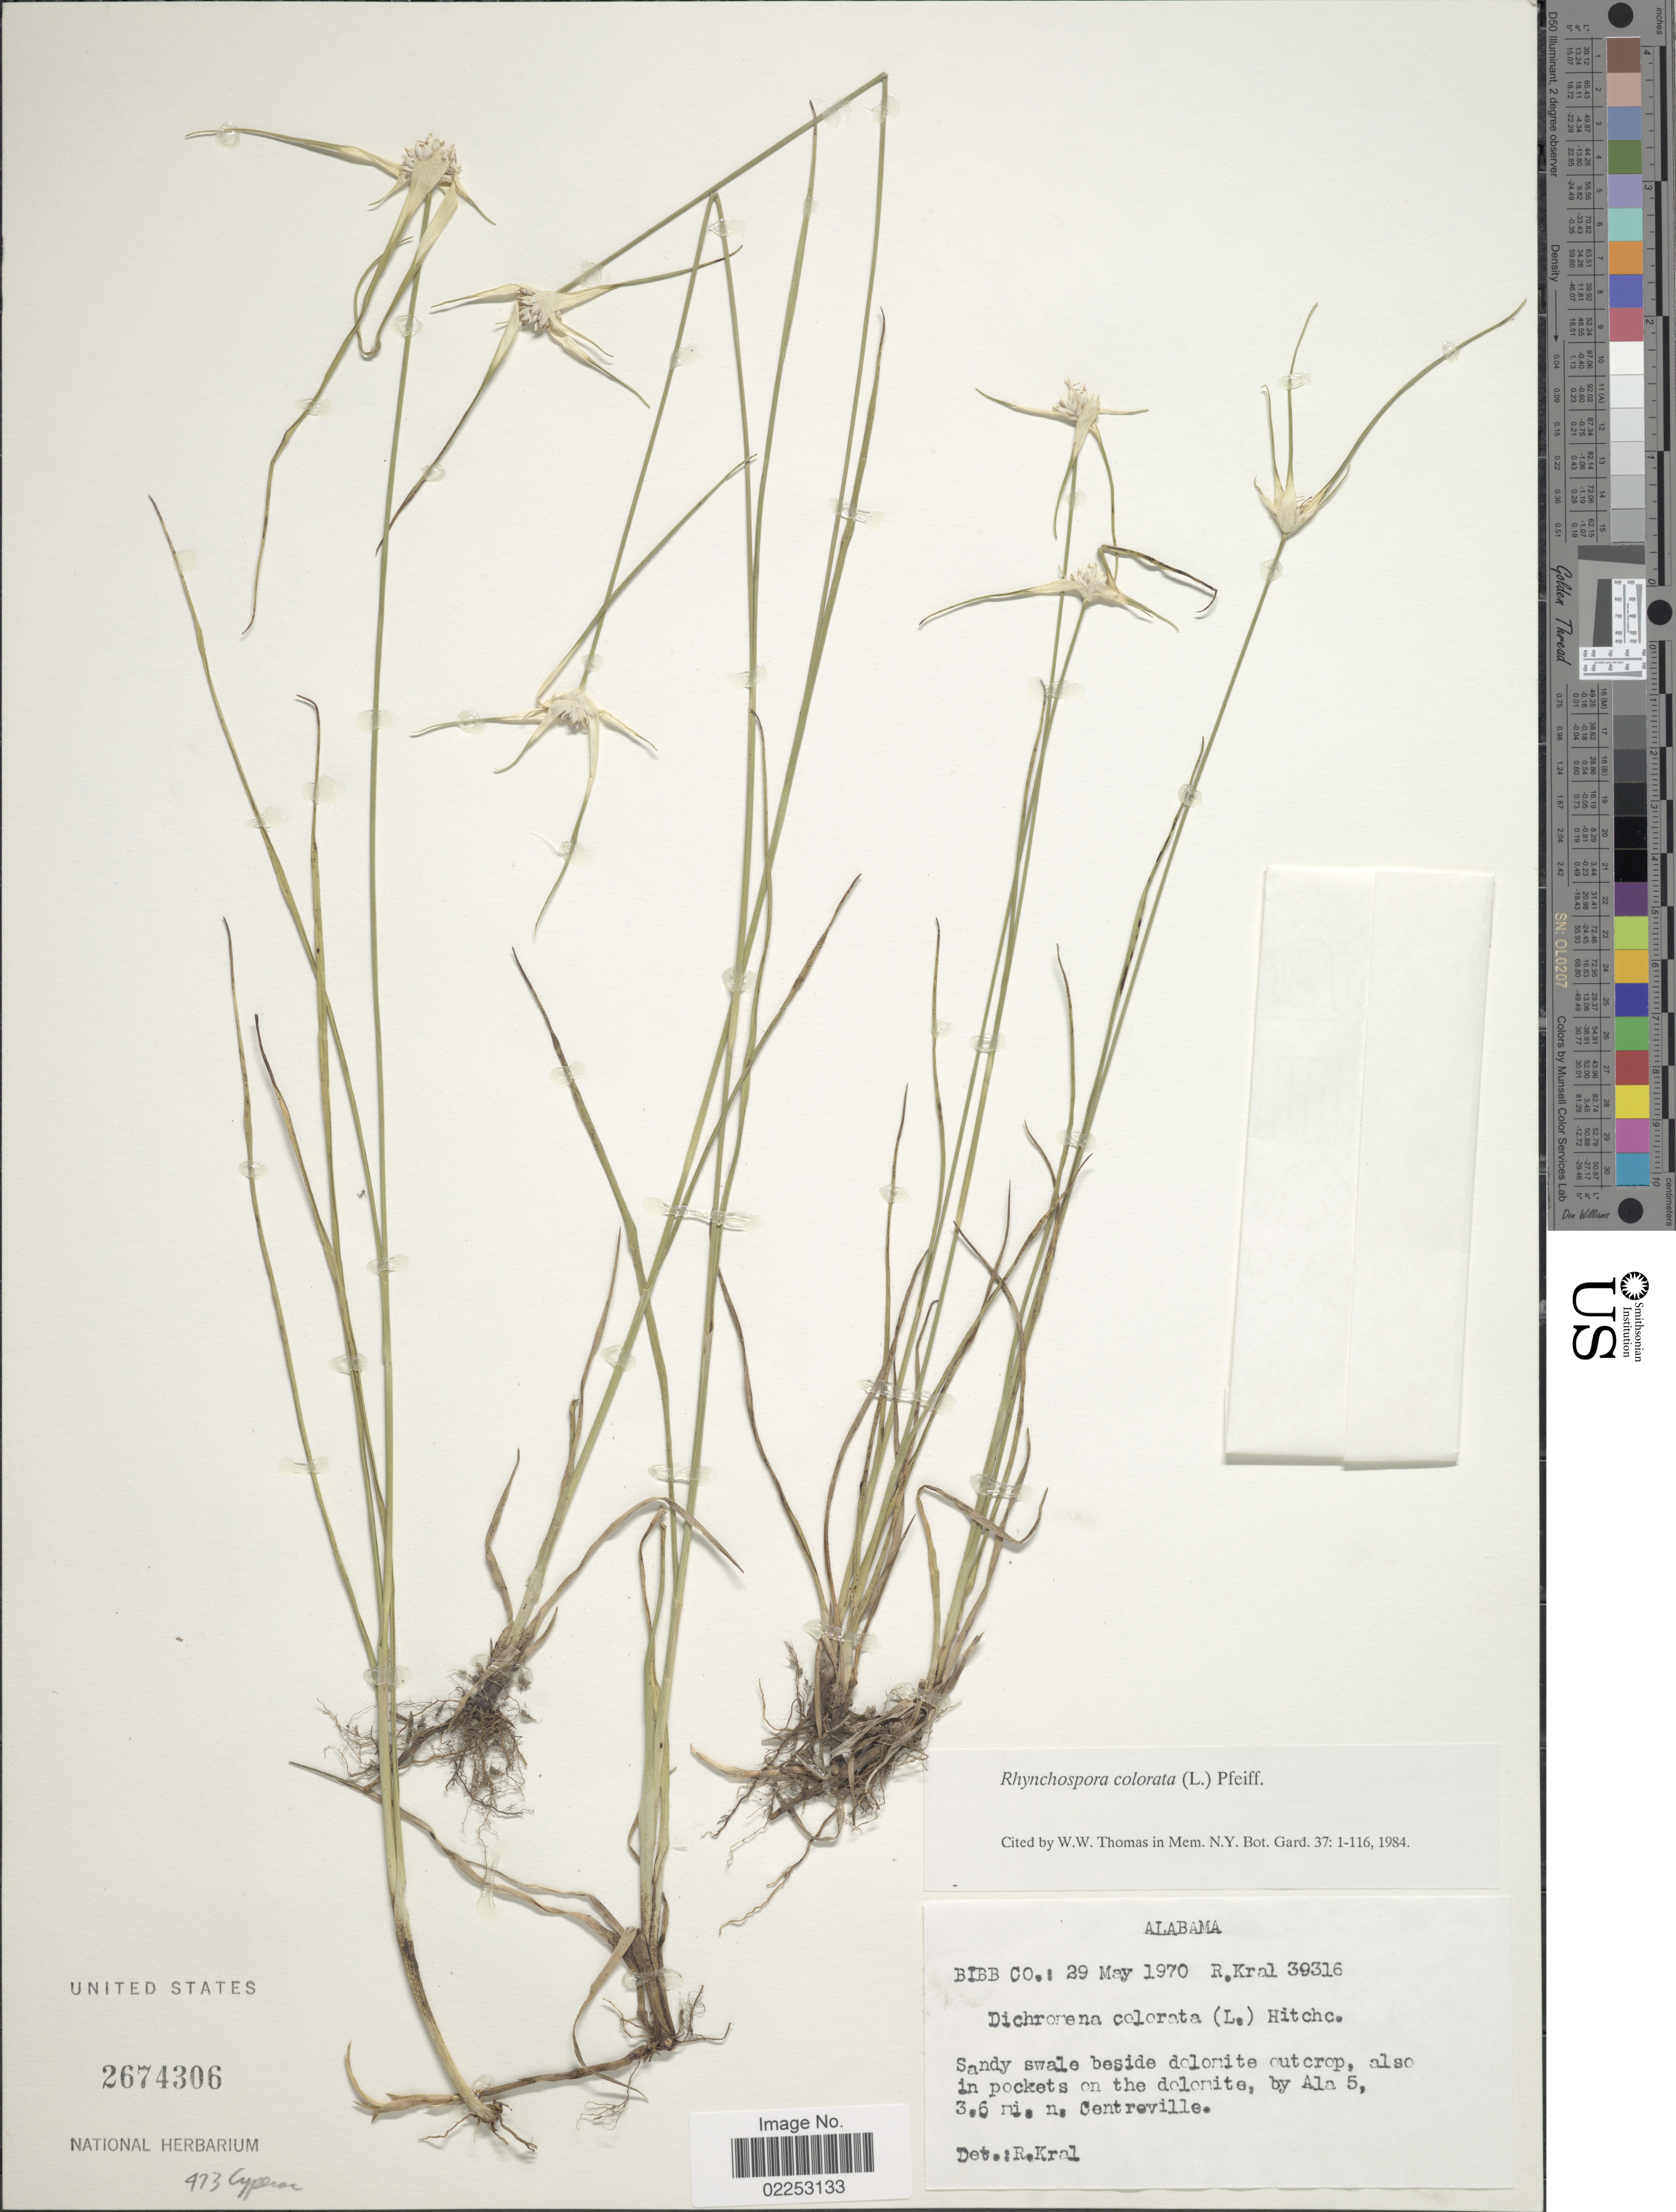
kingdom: Plantae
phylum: Tracheophyta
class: Liliopsida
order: Poales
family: Cyperaceae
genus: Rhynchospora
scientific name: Rhynchospora colorata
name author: (L.) H. Pfeiff.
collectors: R. Kral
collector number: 39316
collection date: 1970-05-29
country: United States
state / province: Alabama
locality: Bibb Co. Ala 5, 3.6 mi. n. Centreville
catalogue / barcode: US 2674306